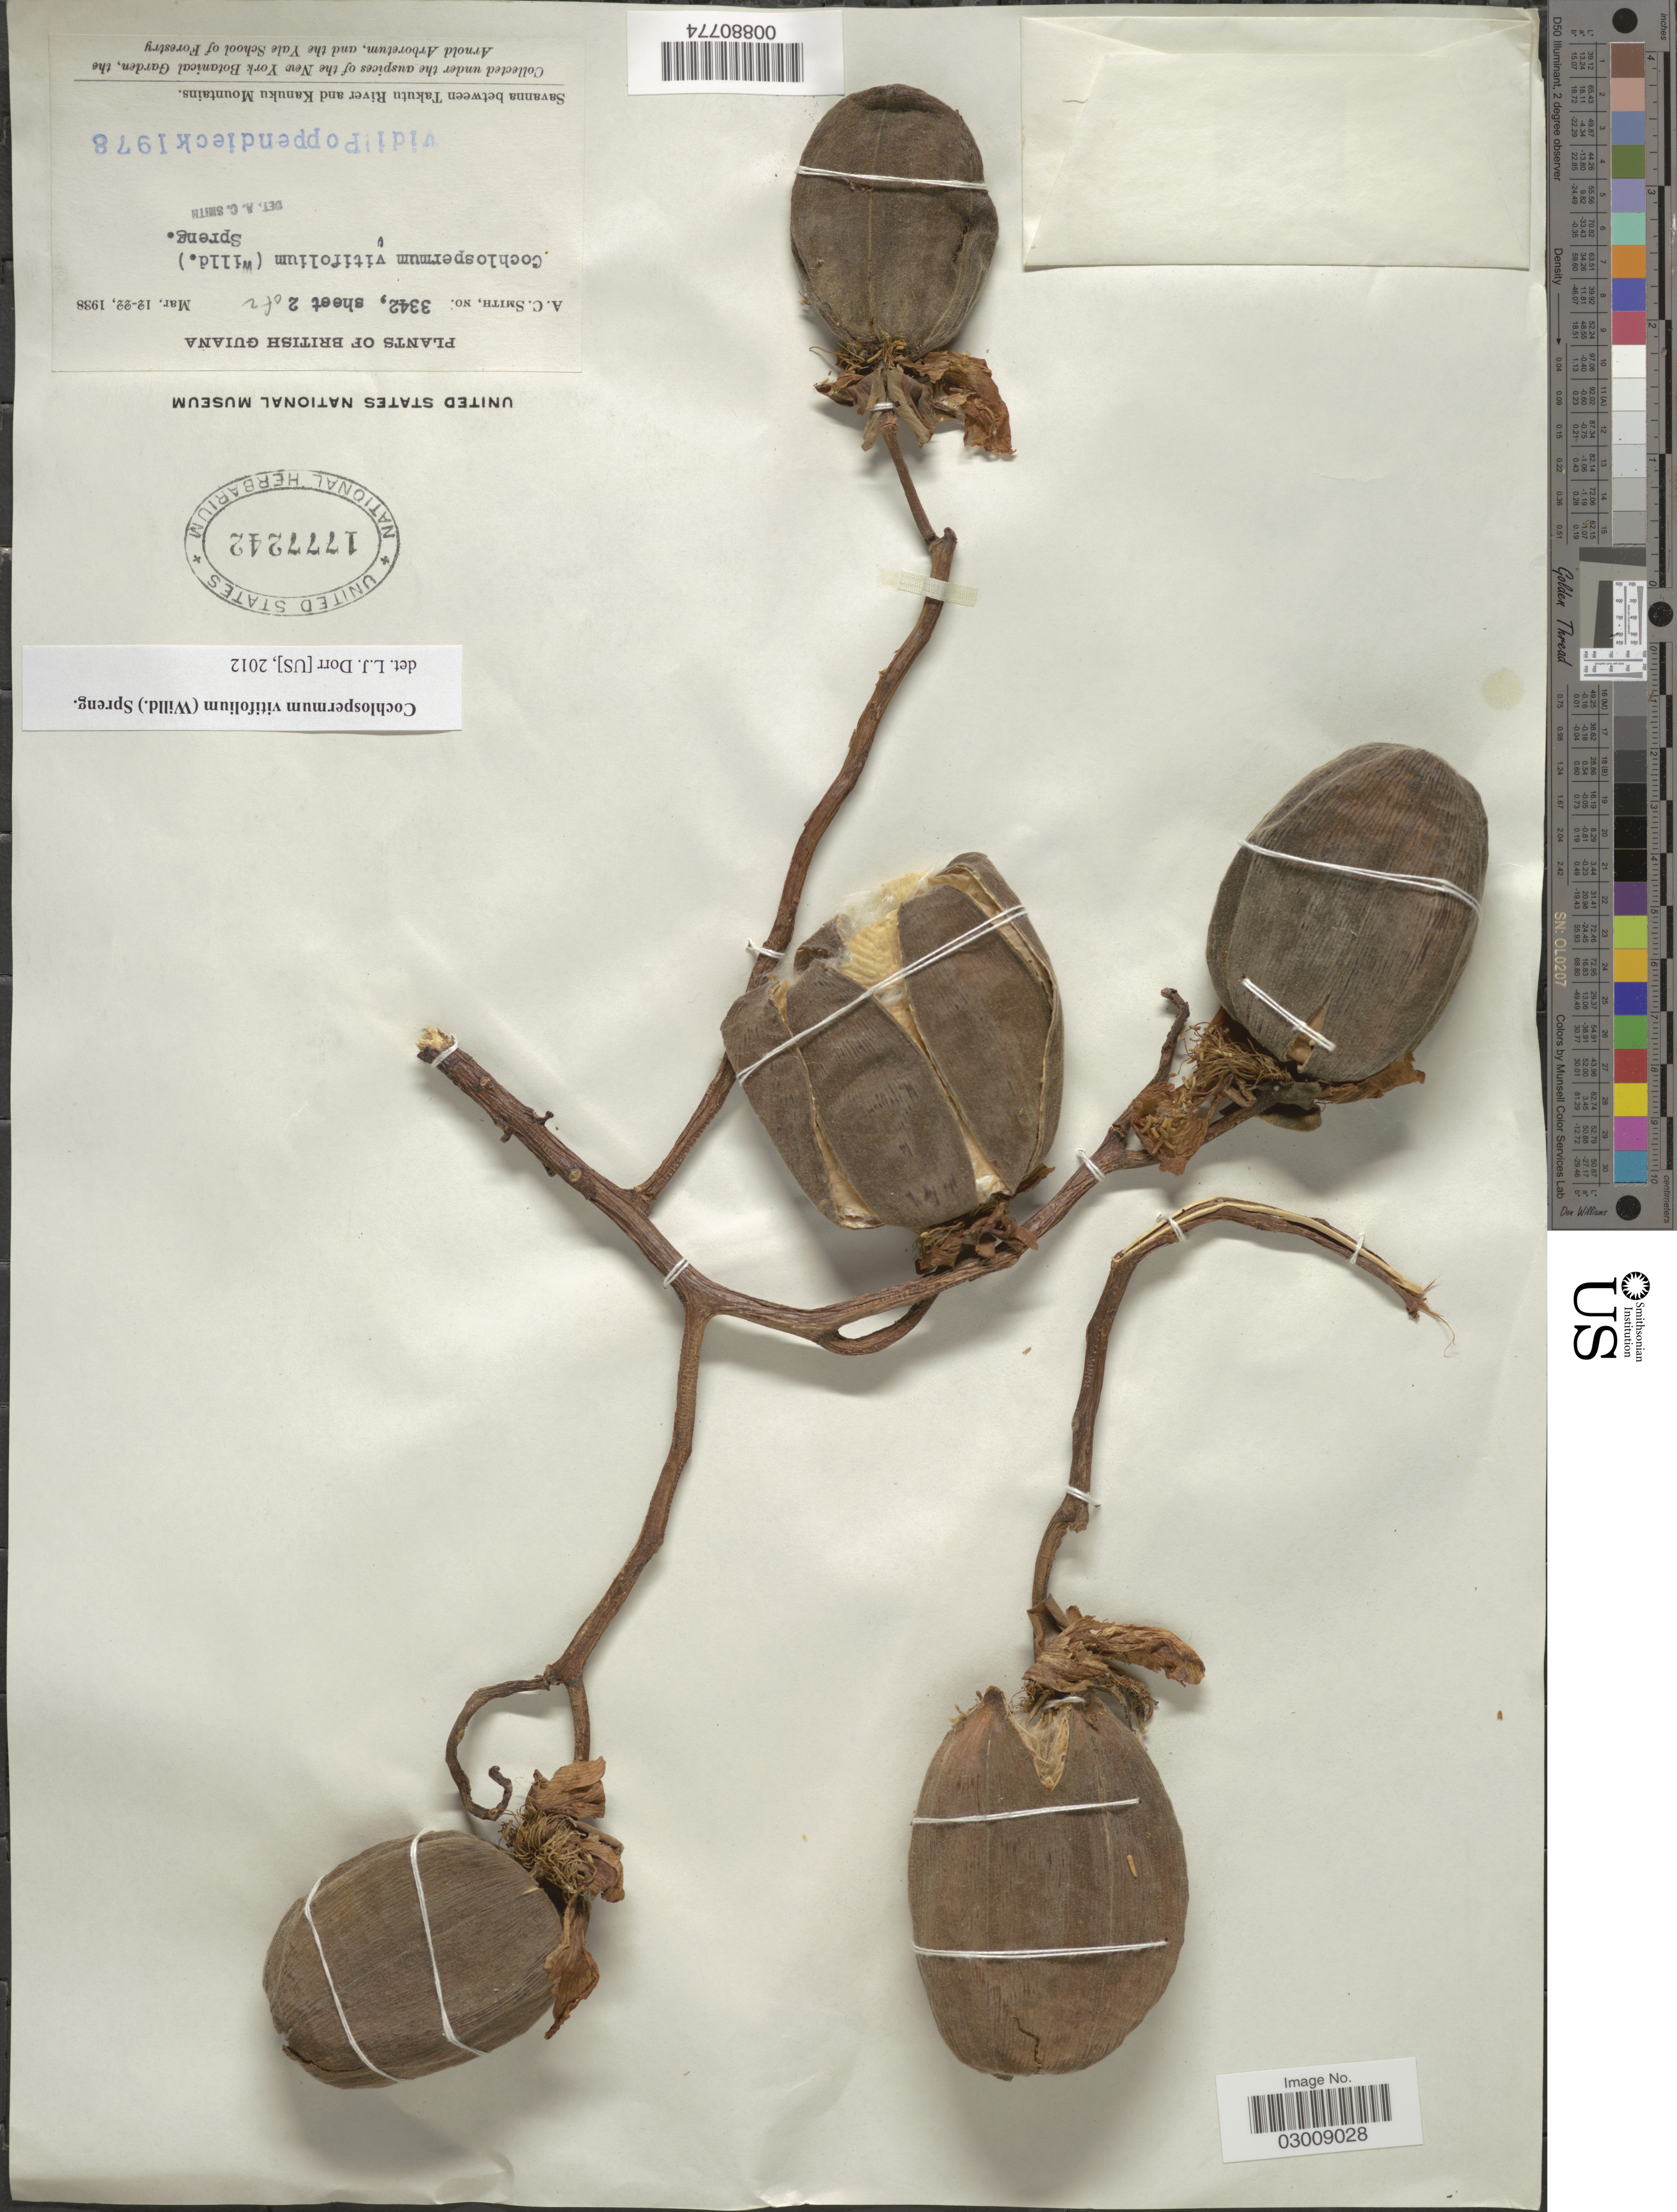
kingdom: Plantae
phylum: Tracheophyta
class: Magnoliopsida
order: Malvales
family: Cochlospermaceae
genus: Cochlospermum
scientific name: Cochlospermum vitifolium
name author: (Willd.) Spreng.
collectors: A. C. Smith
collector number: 3342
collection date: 1938-03-12/1938-03-22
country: Guyana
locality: British Guiana. Savanna between Takutu River and Kanuku Mountains.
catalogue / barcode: US 1777242